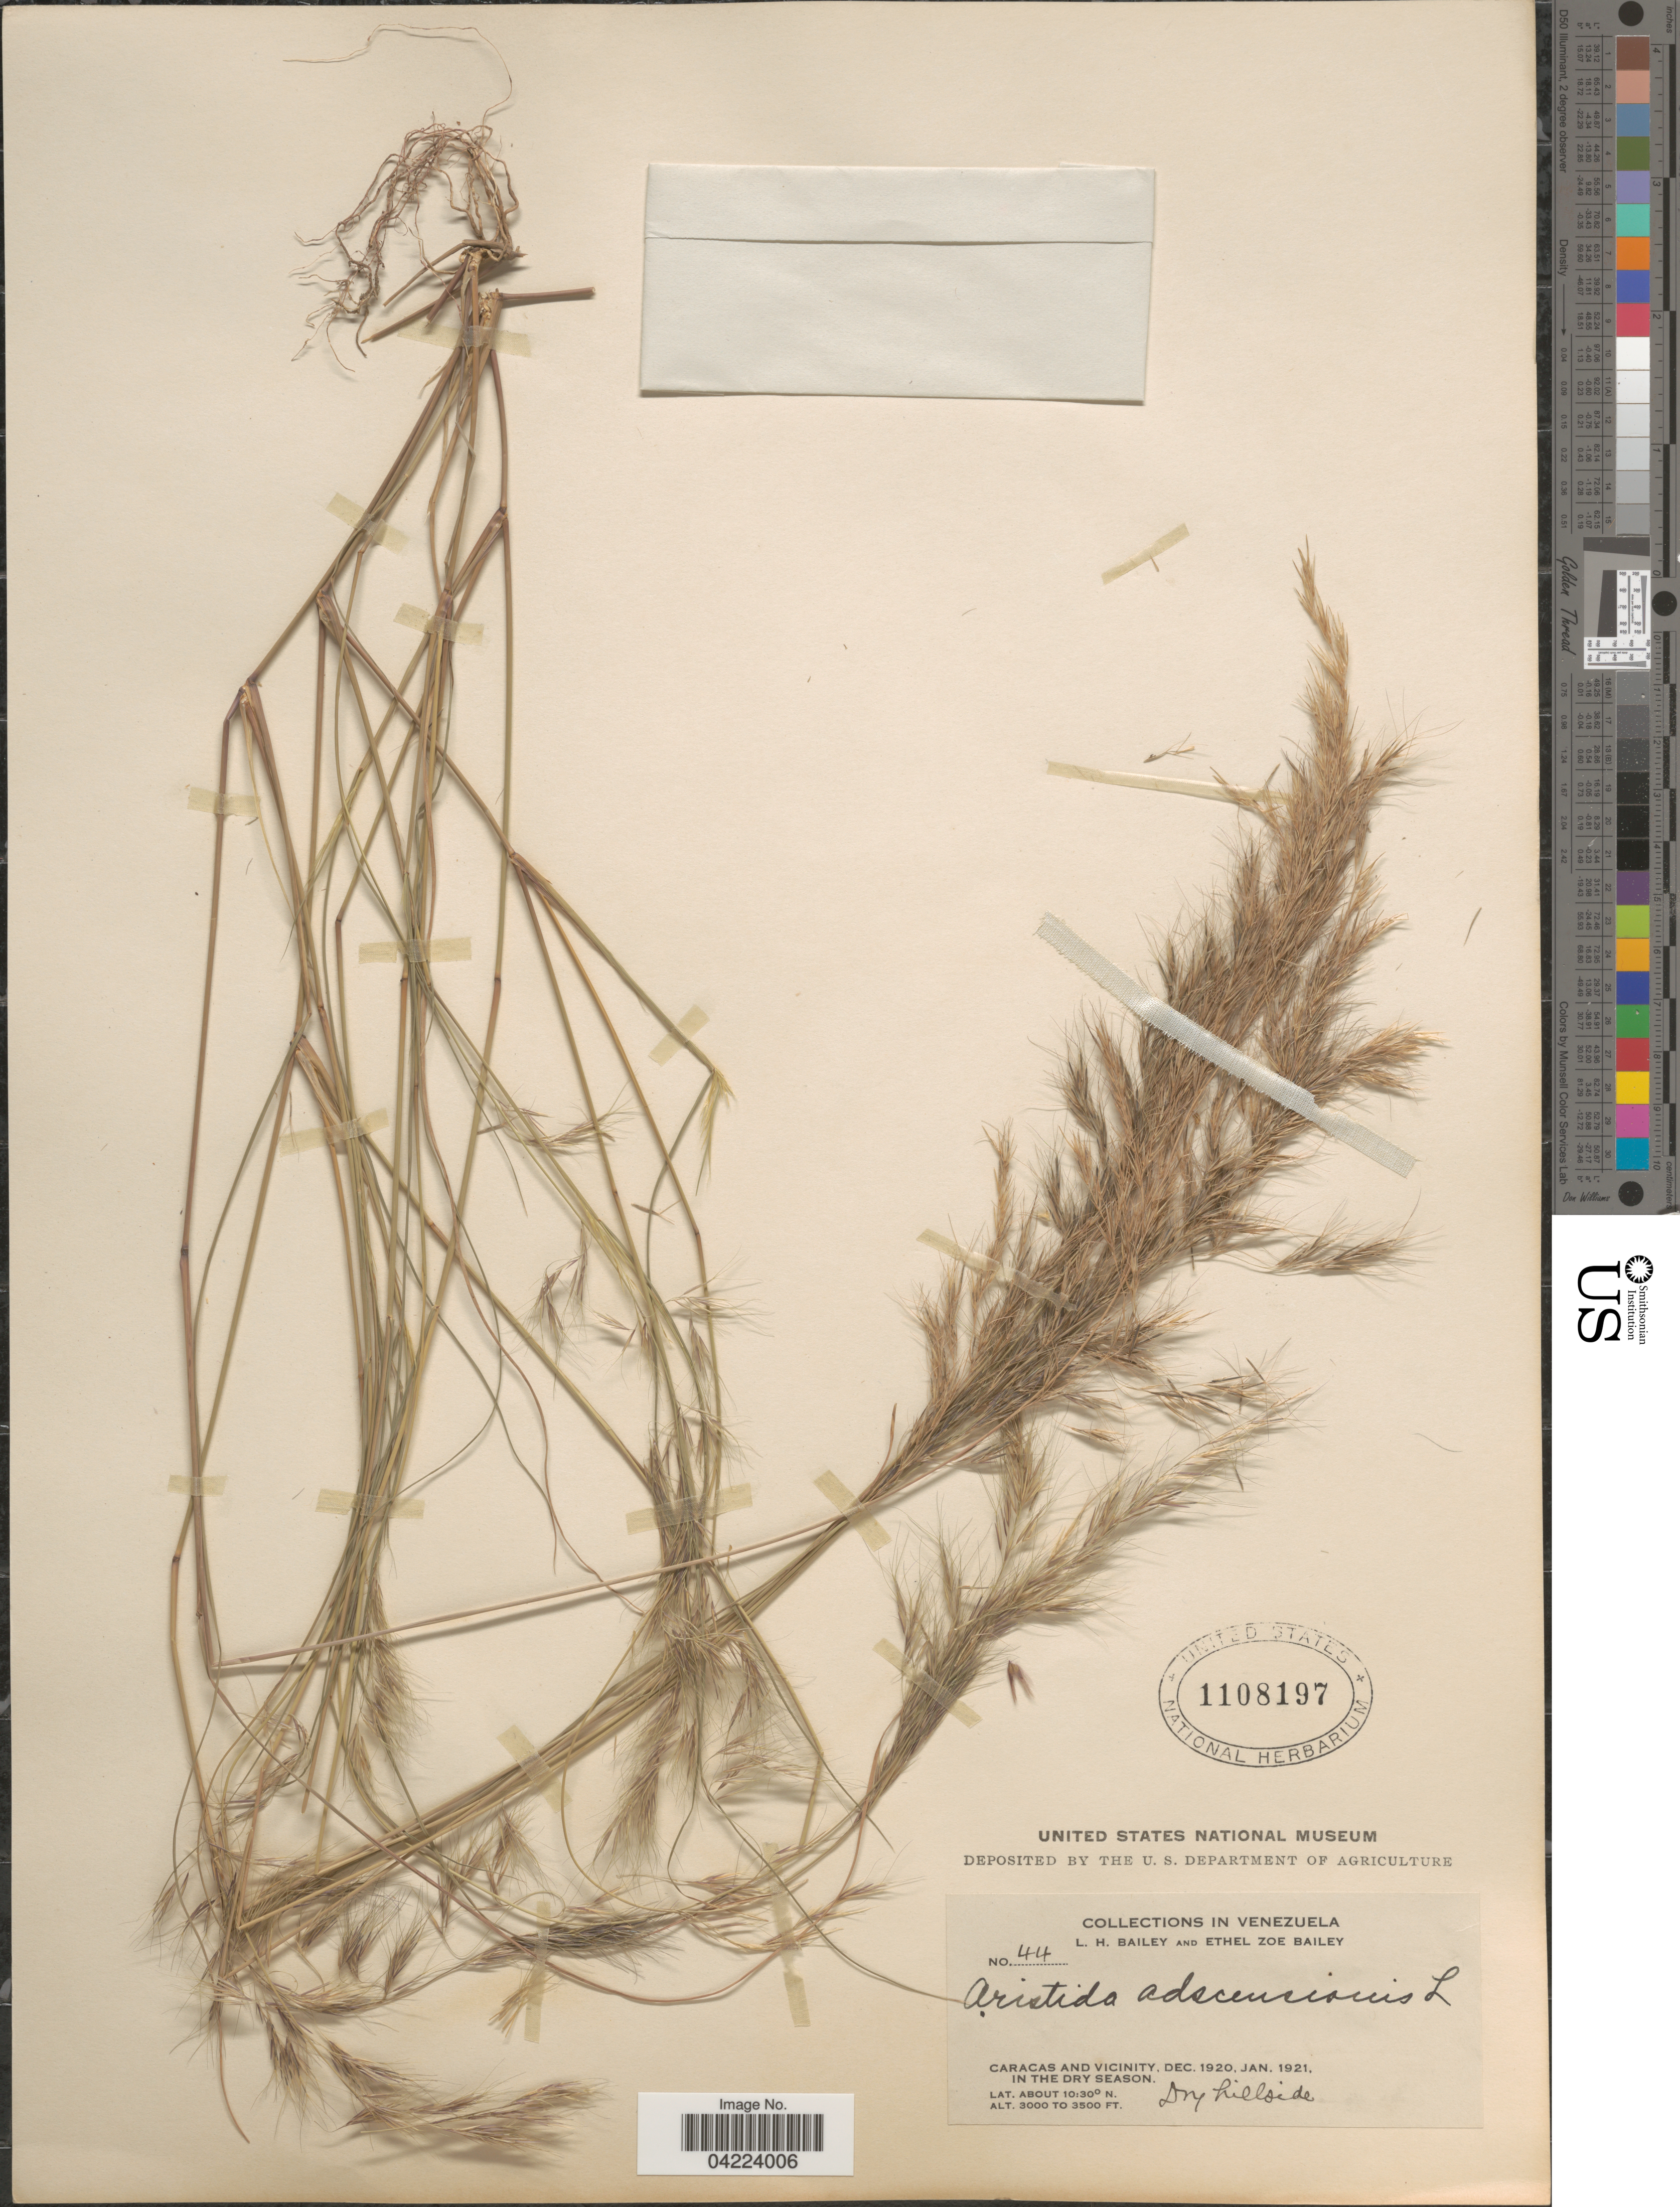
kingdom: Plantae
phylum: Tracheophyta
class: Liliopsida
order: Poales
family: Poaceae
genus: Aristida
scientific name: Aristida adscensionis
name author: L.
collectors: L. H. Bailey & E. Z. Bailey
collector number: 44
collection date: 1920-12/1921-01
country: Venezuela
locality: Caracas and Vicinity. In the dry season. Dry hillside.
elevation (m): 914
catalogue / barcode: US 11081097